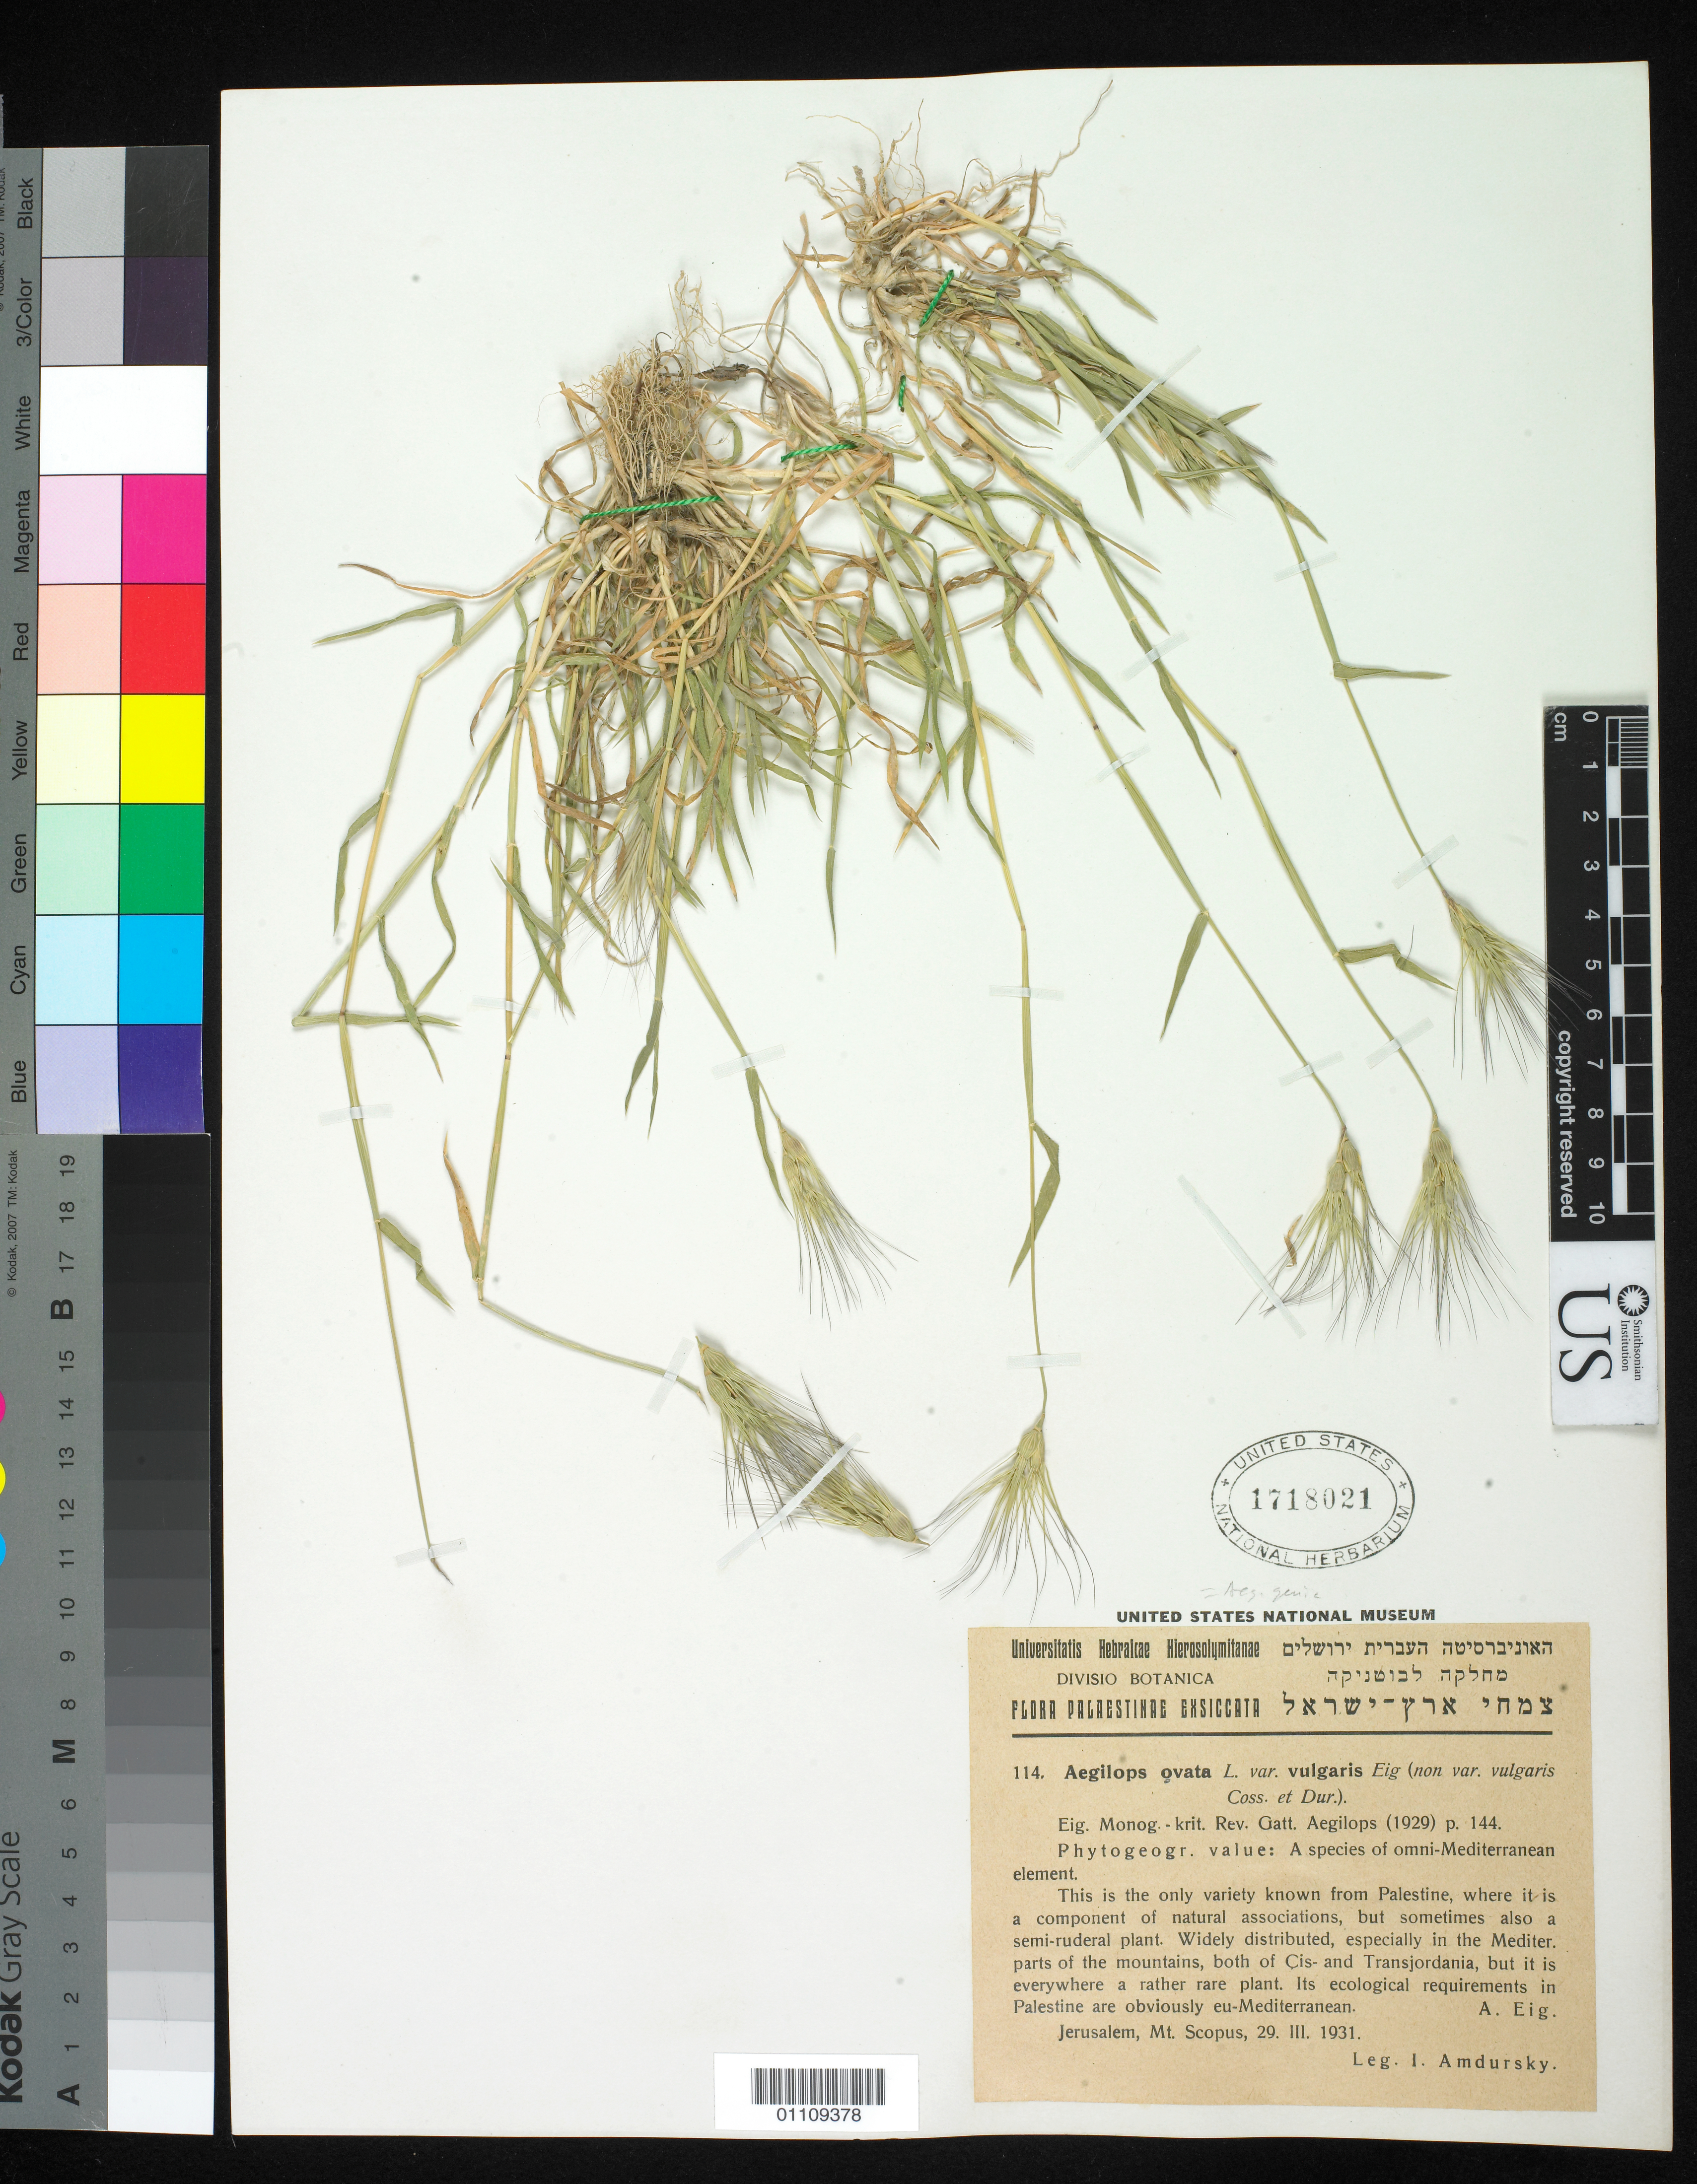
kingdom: Plantae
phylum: Tracheophyta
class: Liliopsida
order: Poales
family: Poaceae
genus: Aegilops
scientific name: Aegilops geniculata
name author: Roth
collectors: I. Amdursky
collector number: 114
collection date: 1931-03-29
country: Israel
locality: Widely distributed, especially in the Mediter.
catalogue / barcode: US 1718021